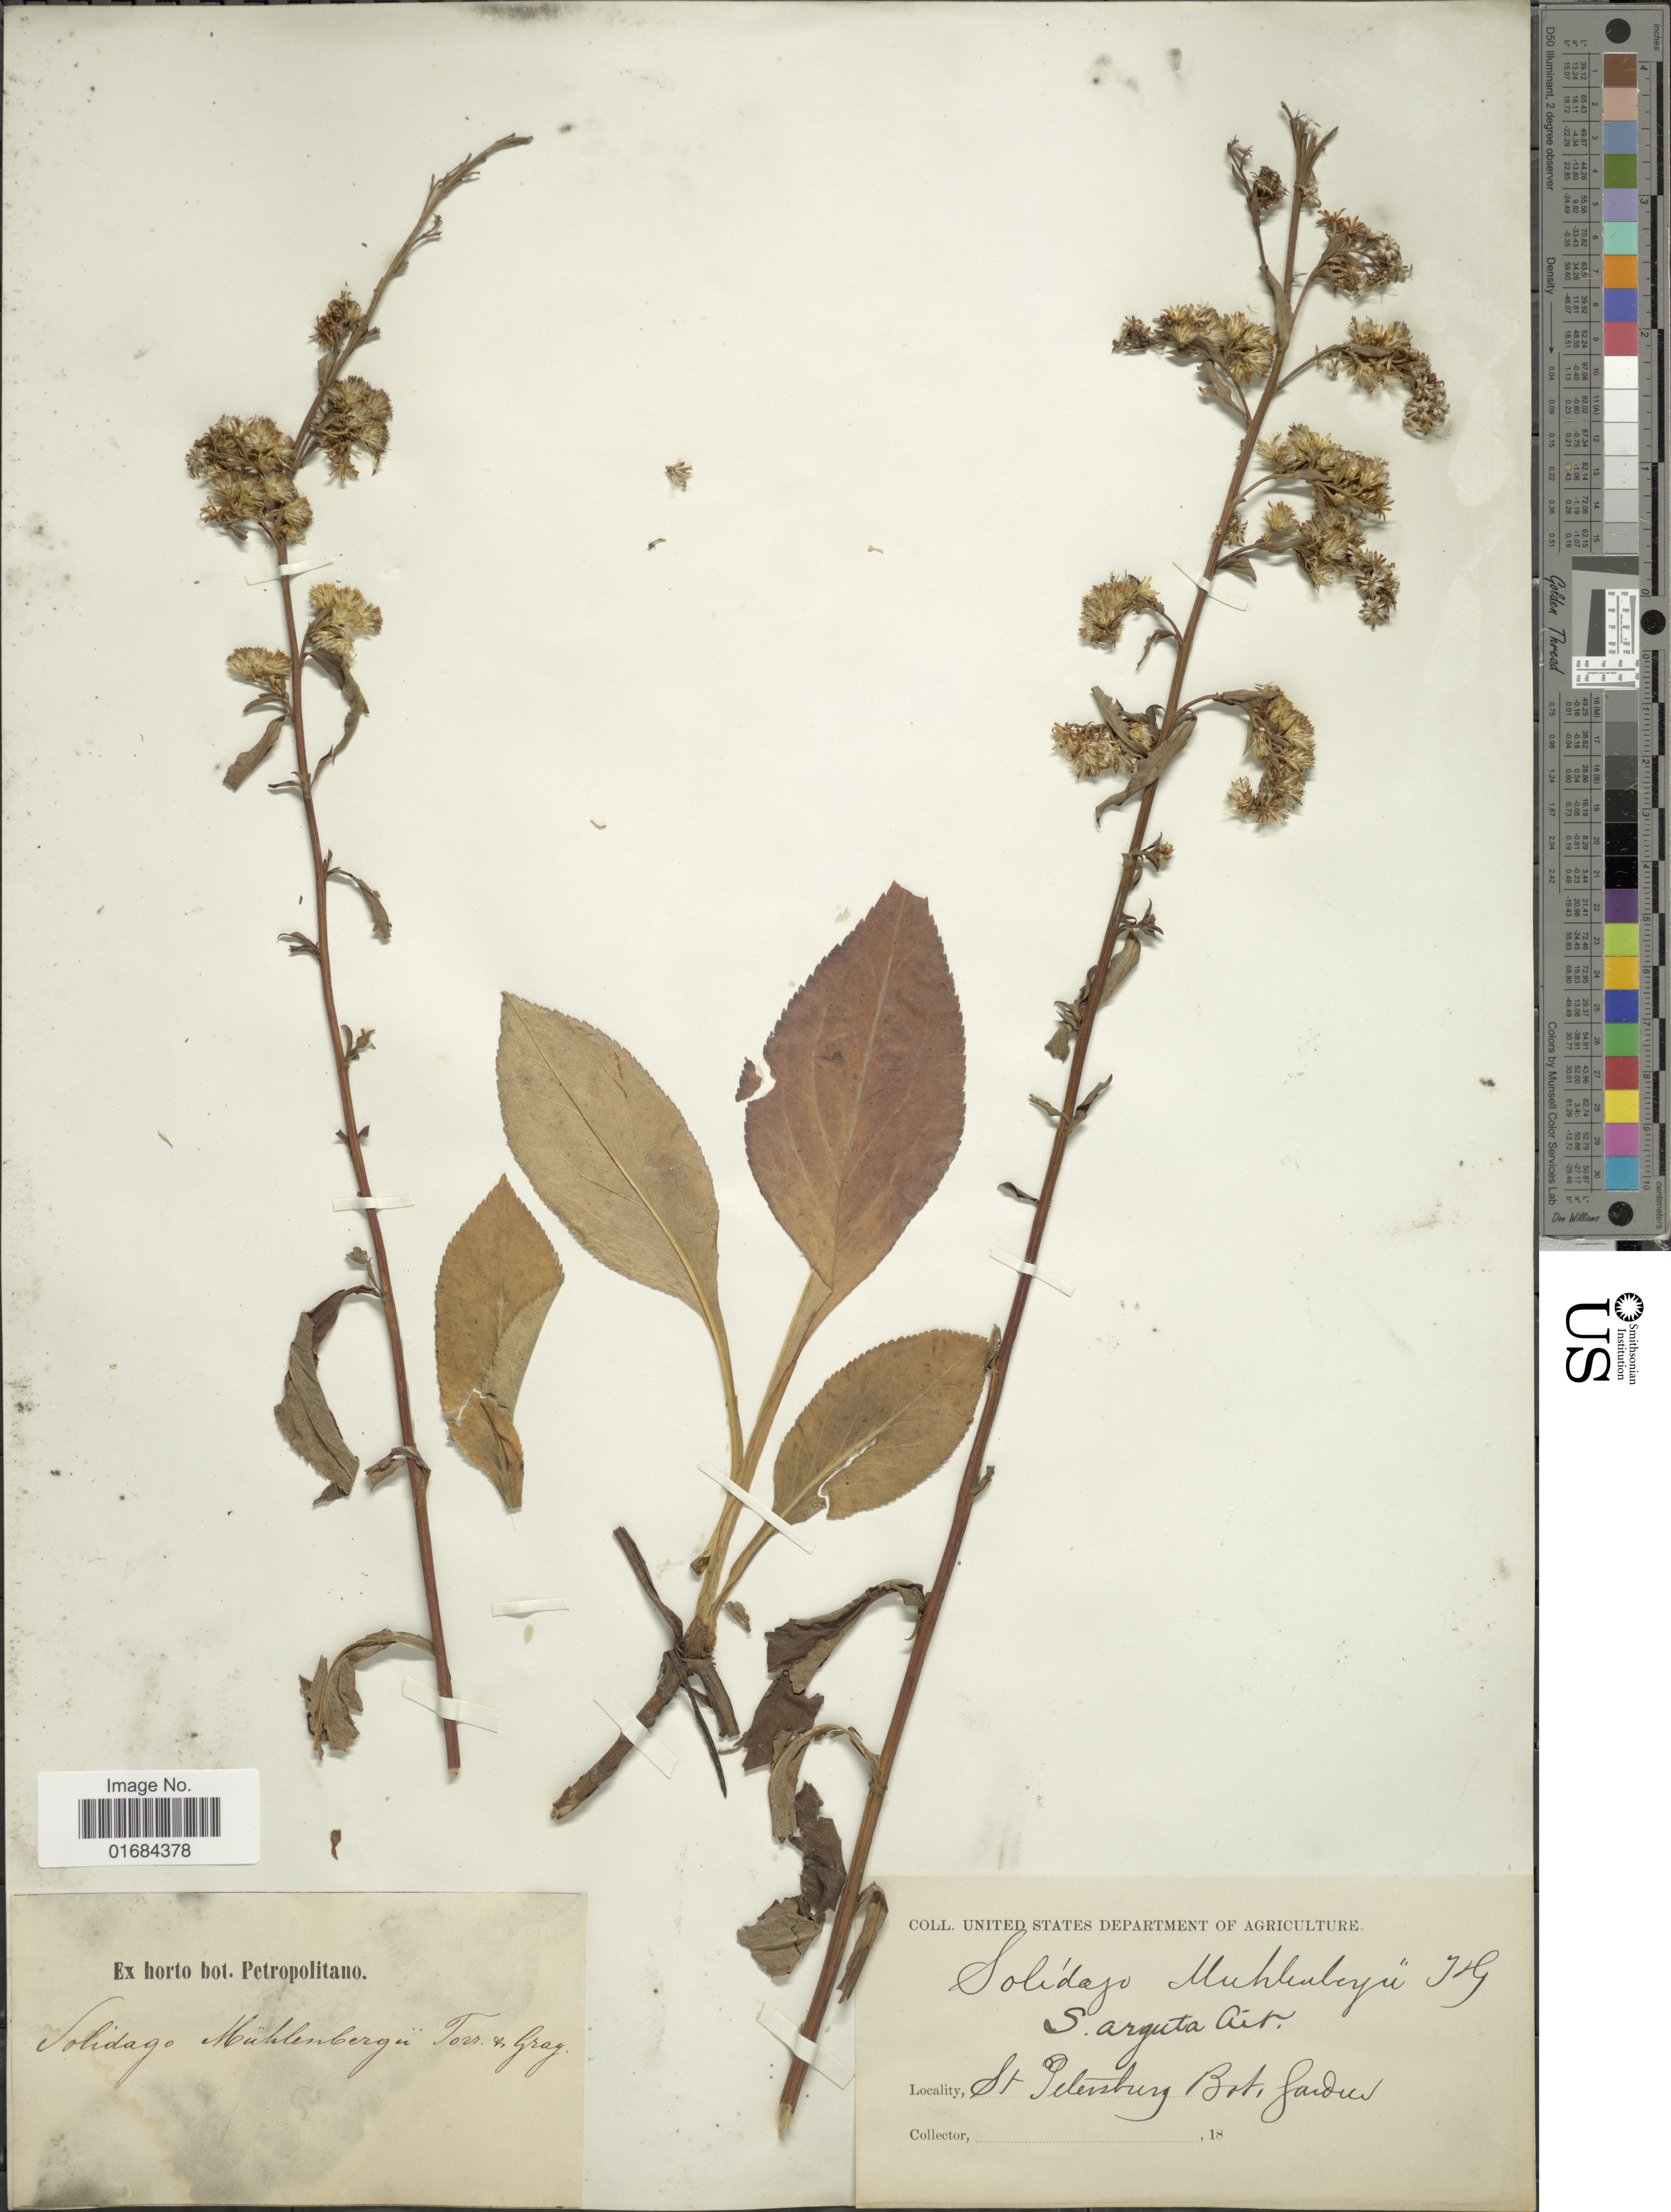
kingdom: Plantae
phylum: Tracheophyta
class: Magnoliopsida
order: Asterales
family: Asteraceae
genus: Solidago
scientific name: Solidago arguta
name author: Aiton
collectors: United States Department of Agriculture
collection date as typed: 18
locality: St. Petersburg Bot. Garden.